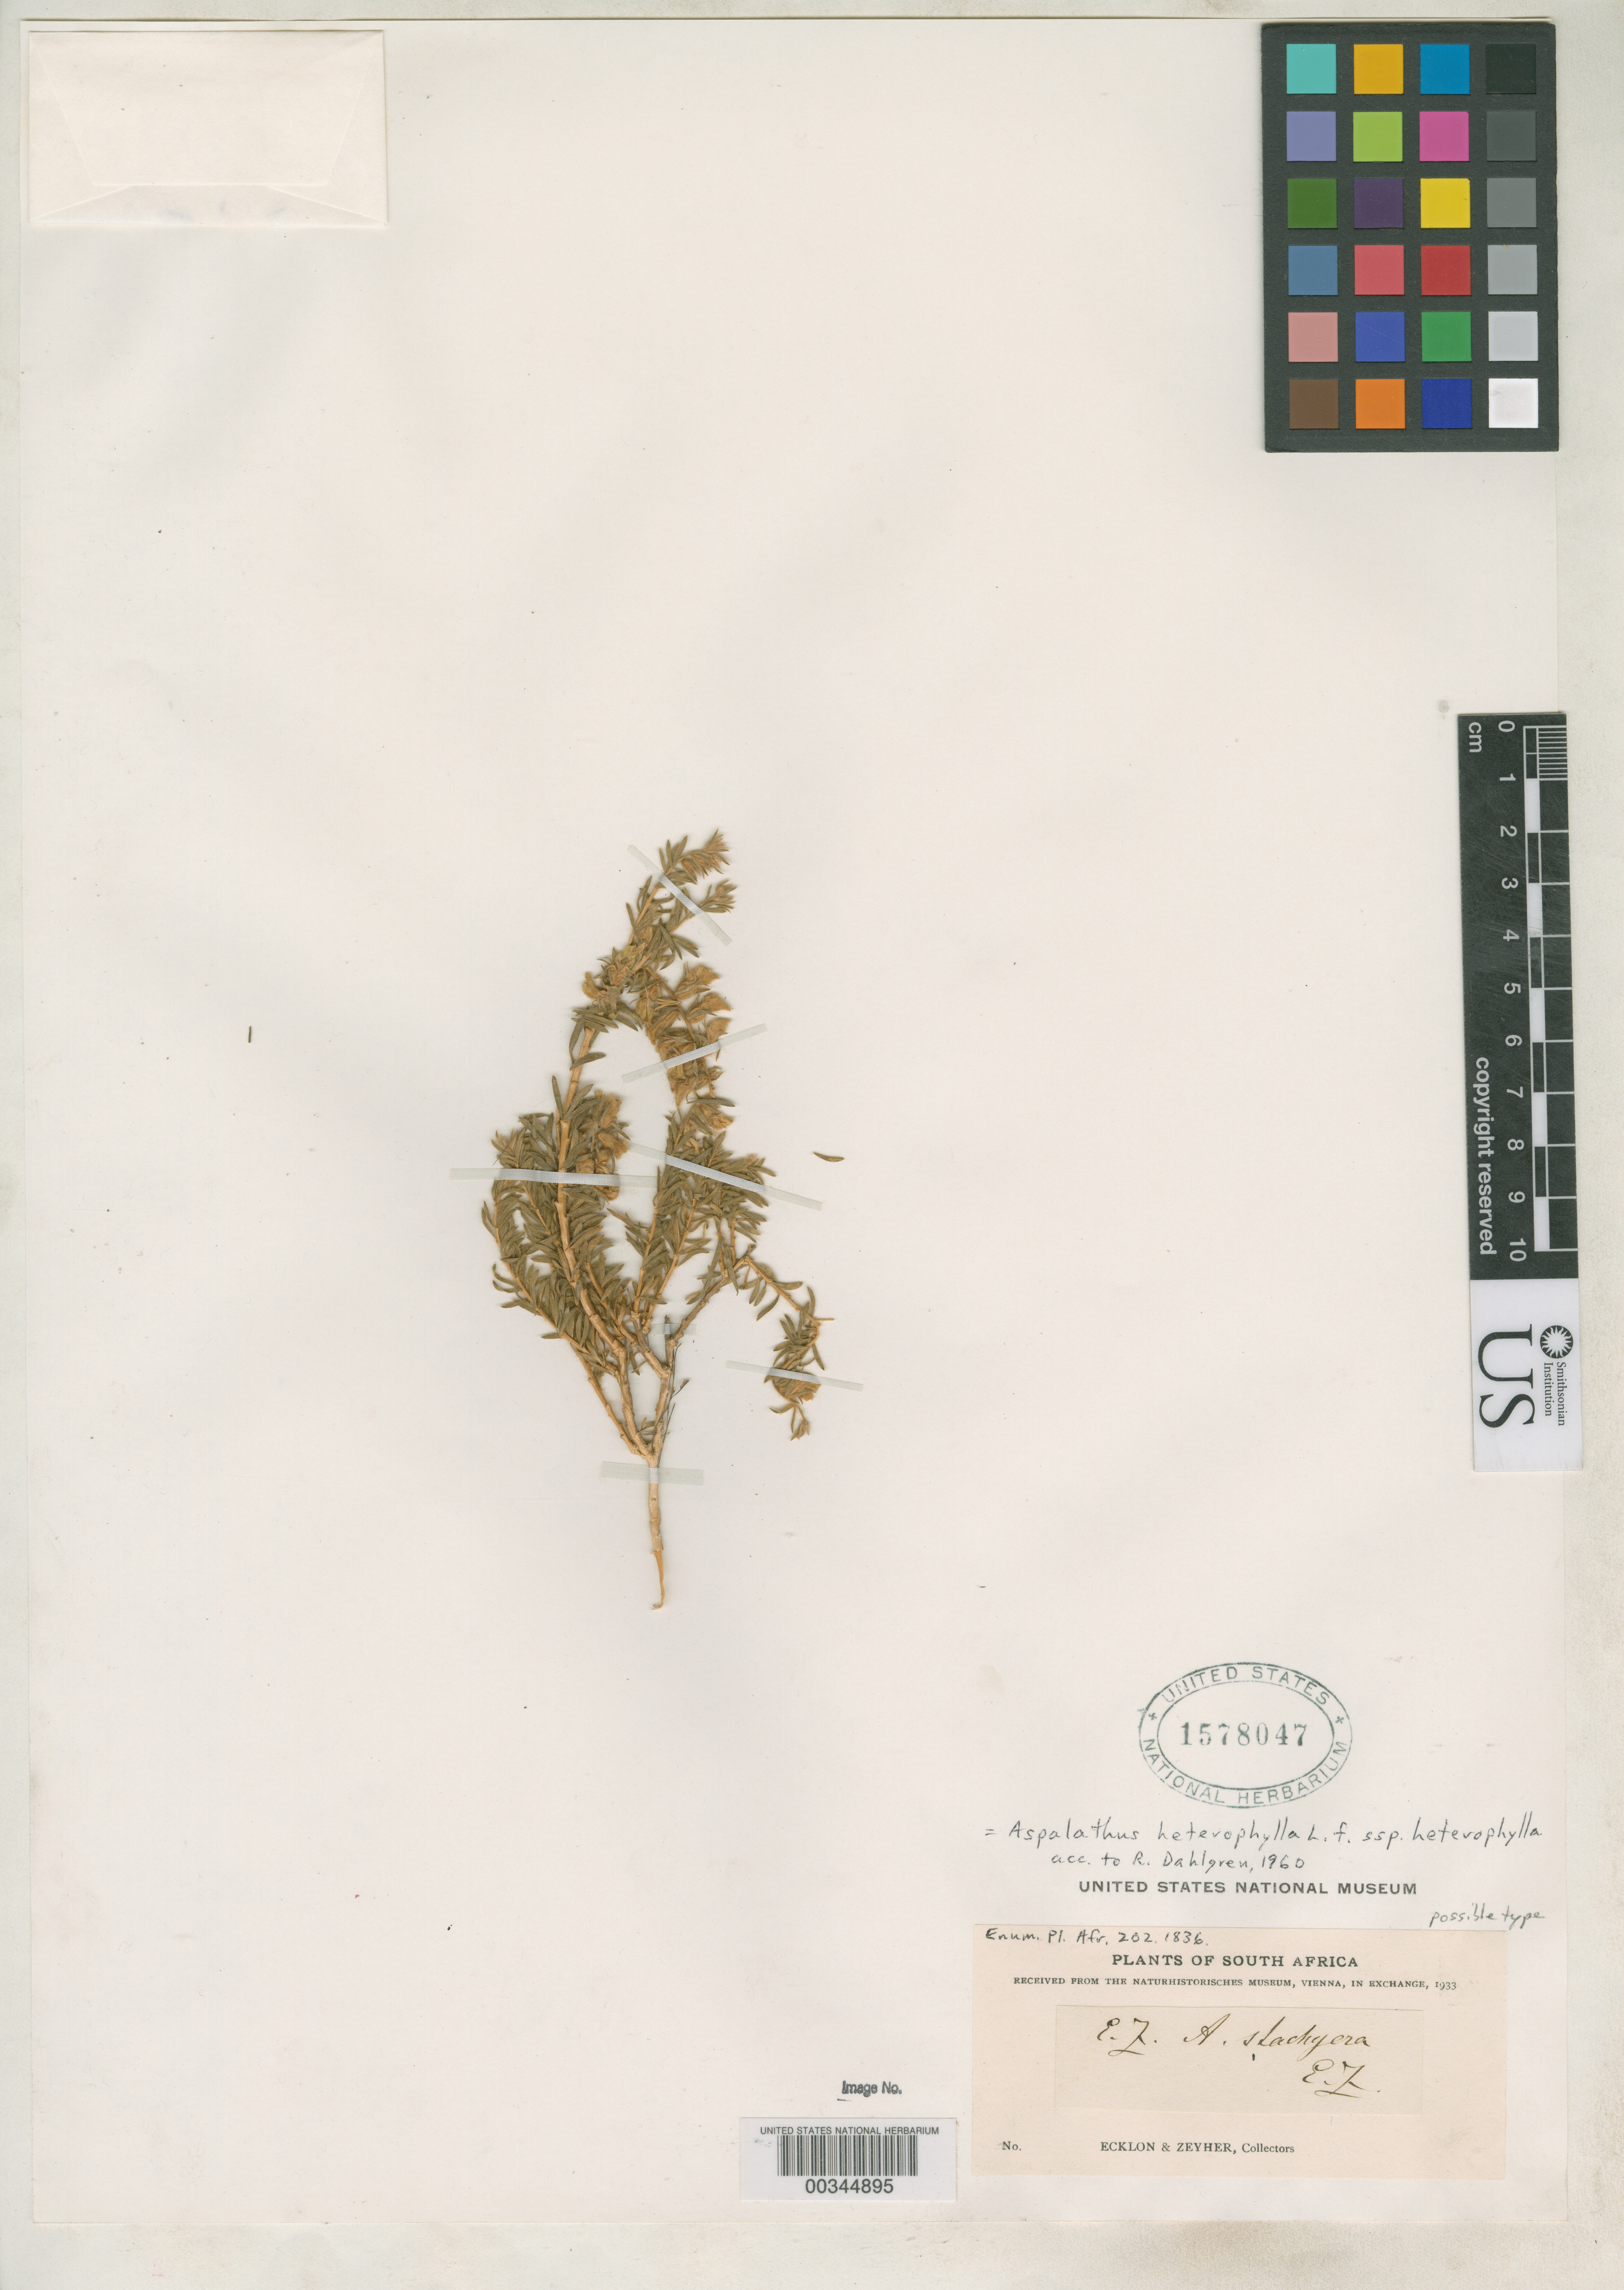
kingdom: Plantae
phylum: Tracheophyta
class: Magnoliopsida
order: Fabales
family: Fabaceae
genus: Aspalathus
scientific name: Aspalathus stachyera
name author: Eckl. & Zeyh.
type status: Possible Type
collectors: C. F. Ecklon & C. Zeyher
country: South Africa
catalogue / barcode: US 1578047